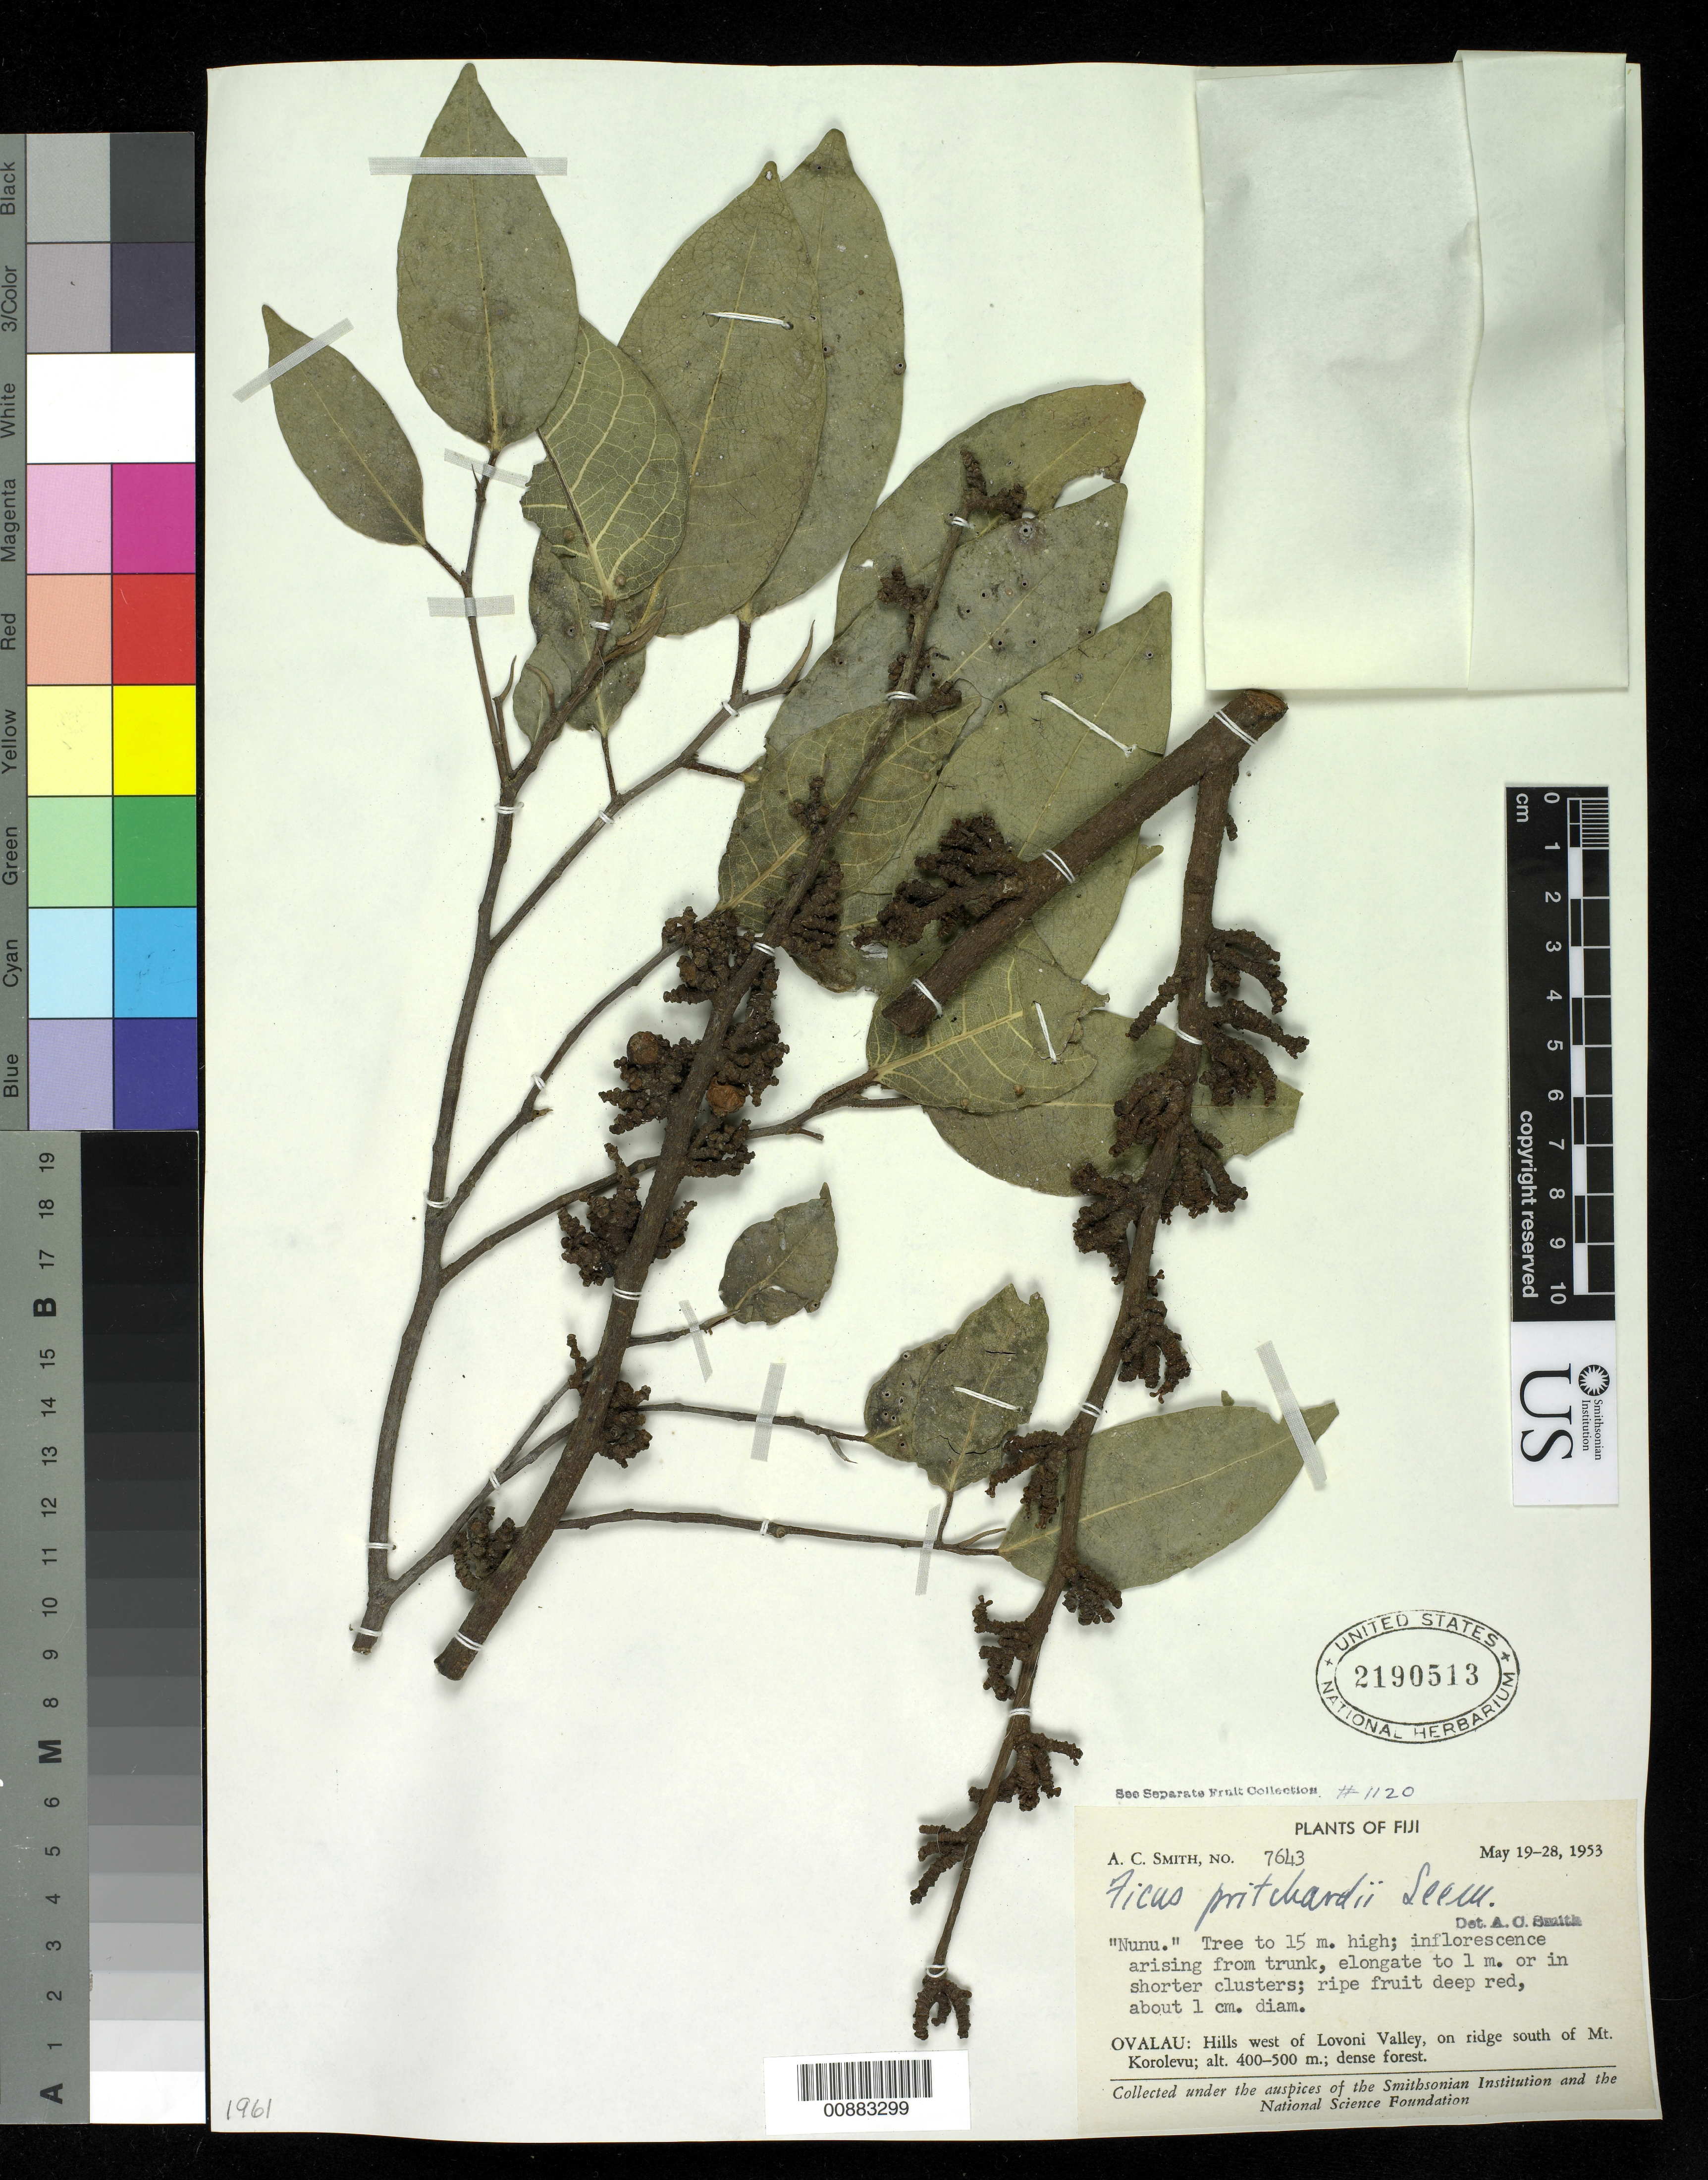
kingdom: Plantae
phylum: Tracheophyta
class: Magnoliopsida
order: Rosales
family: Moraceae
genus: Ficus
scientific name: Ficus pritchardii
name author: Seem.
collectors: A. C. Smith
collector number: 7643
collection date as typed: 19 May 1953 to 28 May 1955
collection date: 1953-05-19/1955-05-28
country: Fiji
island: Ovalau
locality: Hills west of Lovoni Valley, on ridge south of Mt. Korolevu.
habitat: Dense forest.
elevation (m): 400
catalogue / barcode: US 2190513